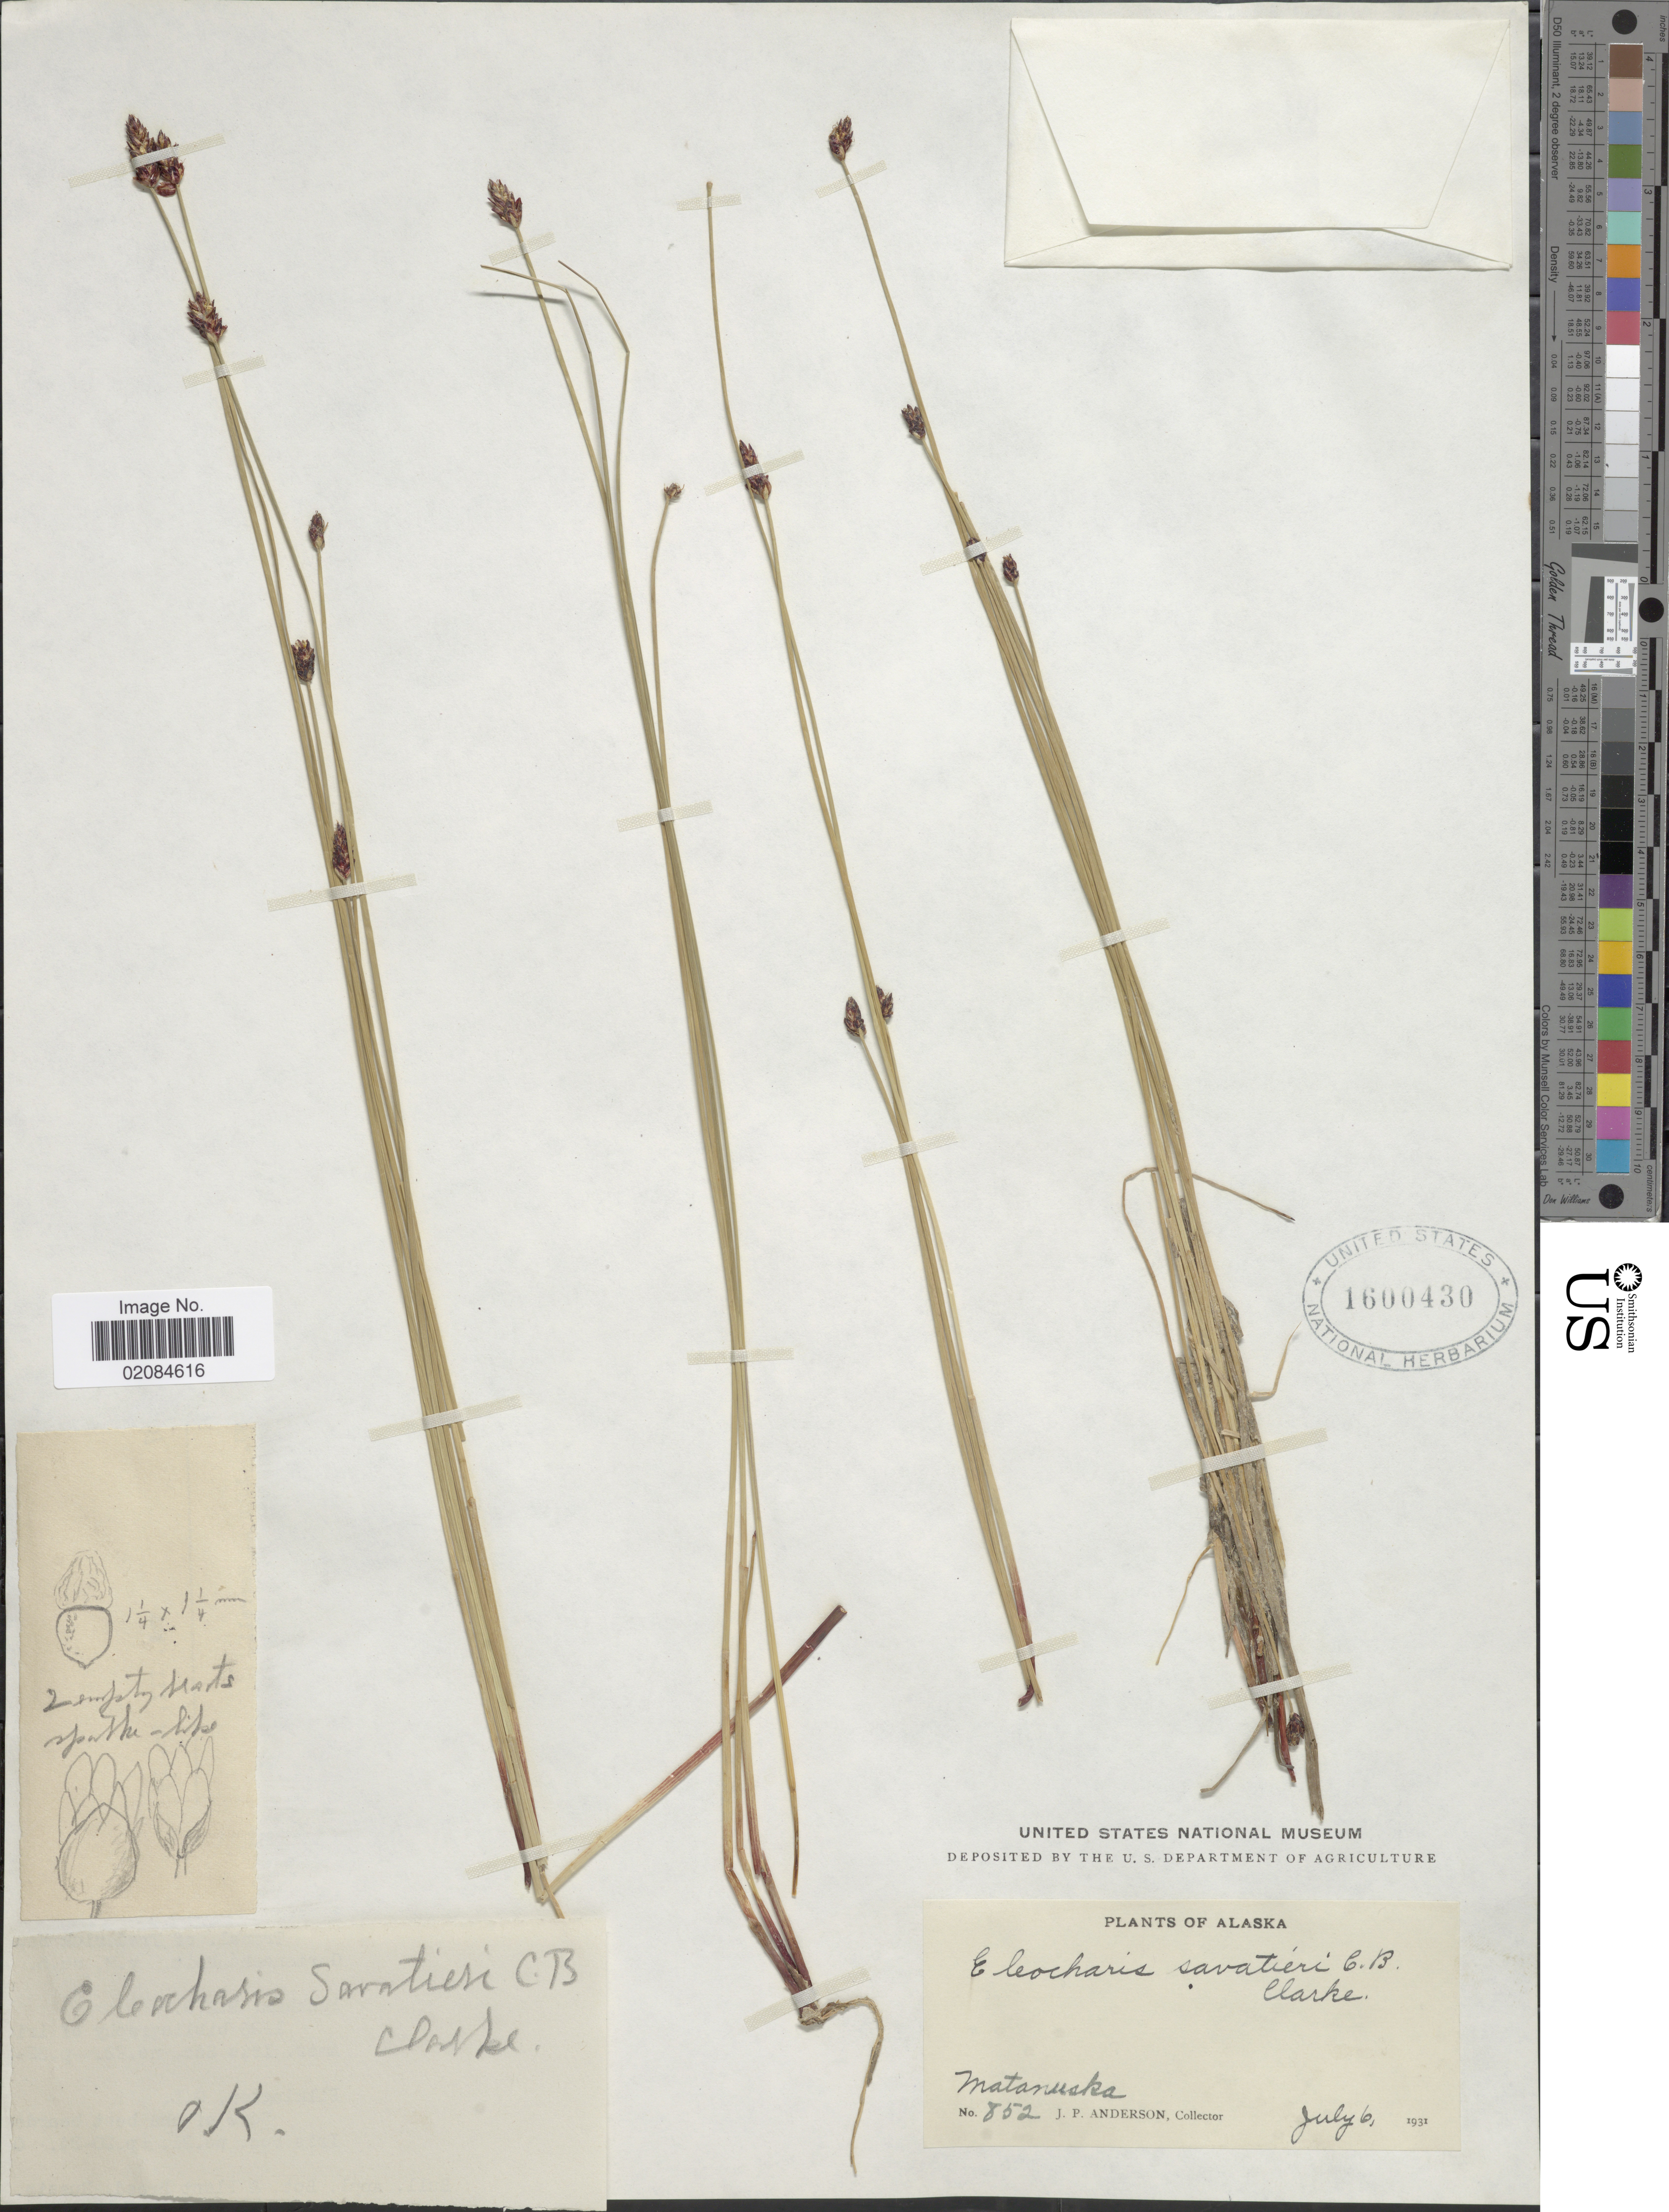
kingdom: Plantae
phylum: Tracheophyta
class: Liliopsida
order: Poales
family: Cyperaceae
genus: Eleocharis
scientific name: Eleocharis kamtschatica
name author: (C.A. Mey.) Kom.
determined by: Strong, Mark T., (BOT), Smithsonian Institution - National Museum of Natural History (UNITED STATES)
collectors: J. P. Anderson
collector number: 852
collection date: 1931-07-06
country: United States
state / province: Alaska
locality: Matanuska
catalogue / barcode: US 1600430